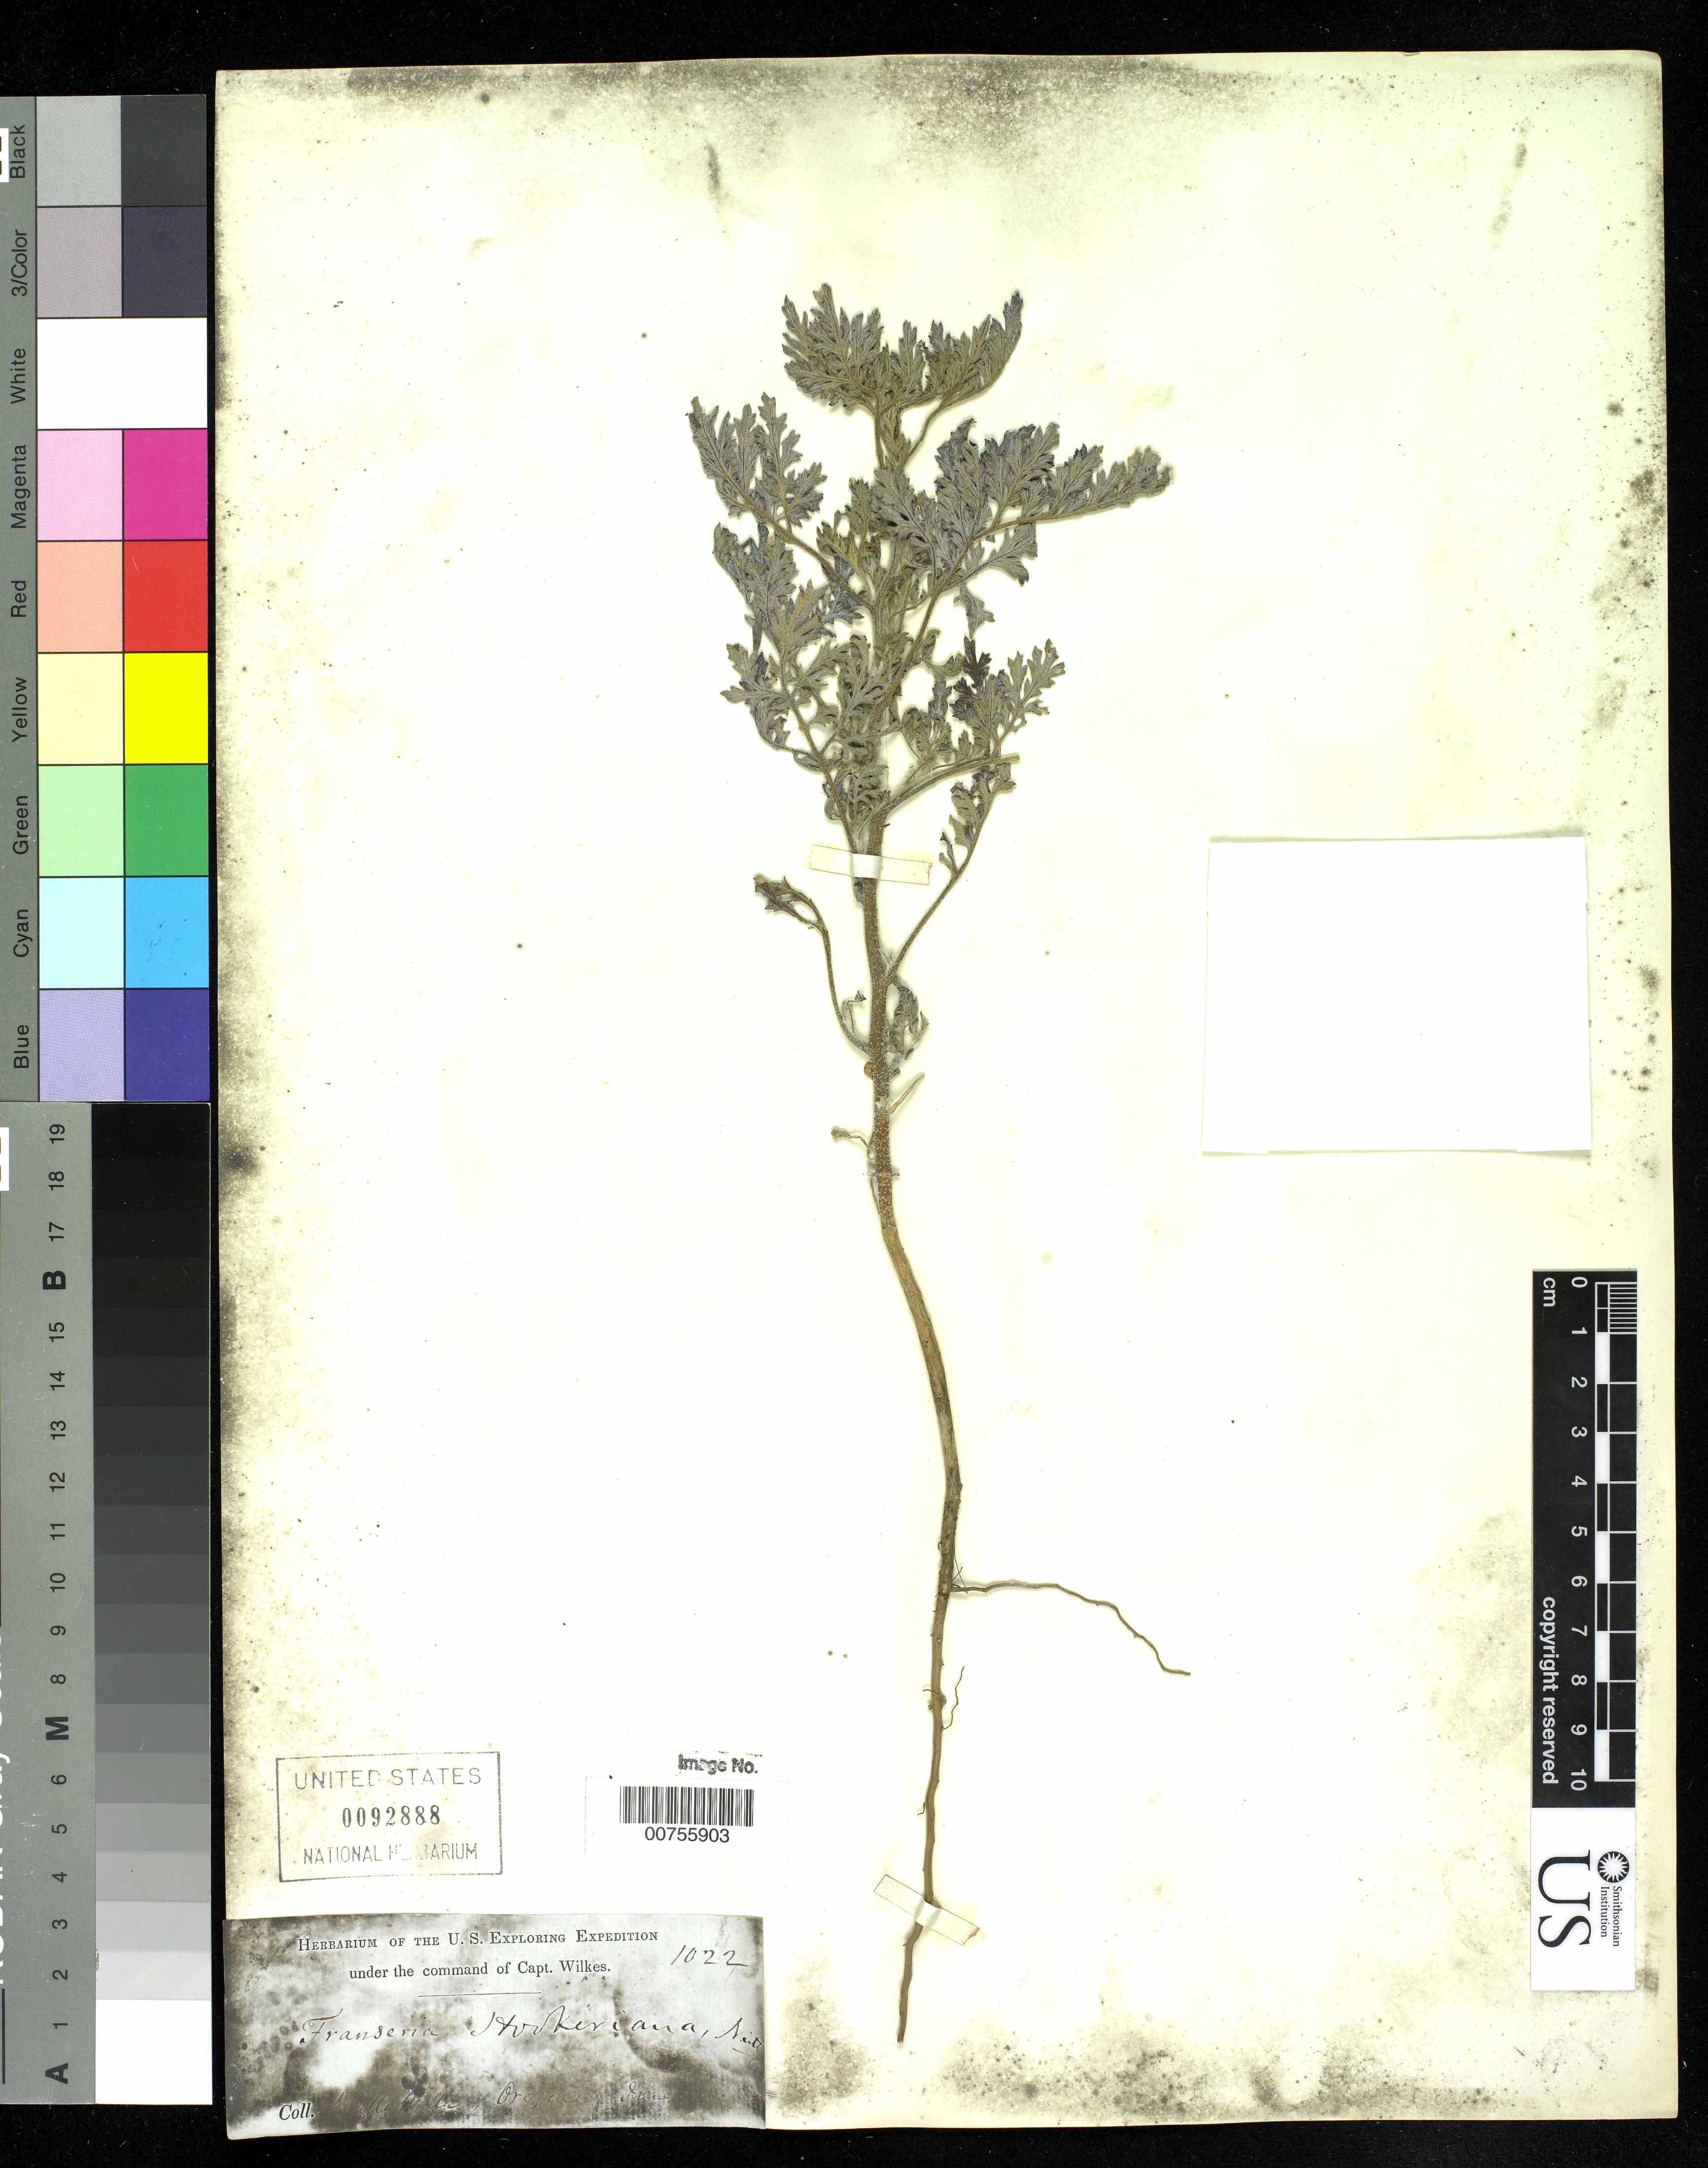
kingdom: Plantae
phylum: Tracheophyta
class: Magnoliopsida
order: Asterales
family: Asteraceae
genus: Franseria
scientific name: Franseria acanthicarpa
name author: Druce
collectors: Wilkes Explor. Exped.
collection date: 1838/1842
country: United States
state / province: Washington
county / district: Walla Walla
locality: Walla Walla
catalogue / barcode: US 92888